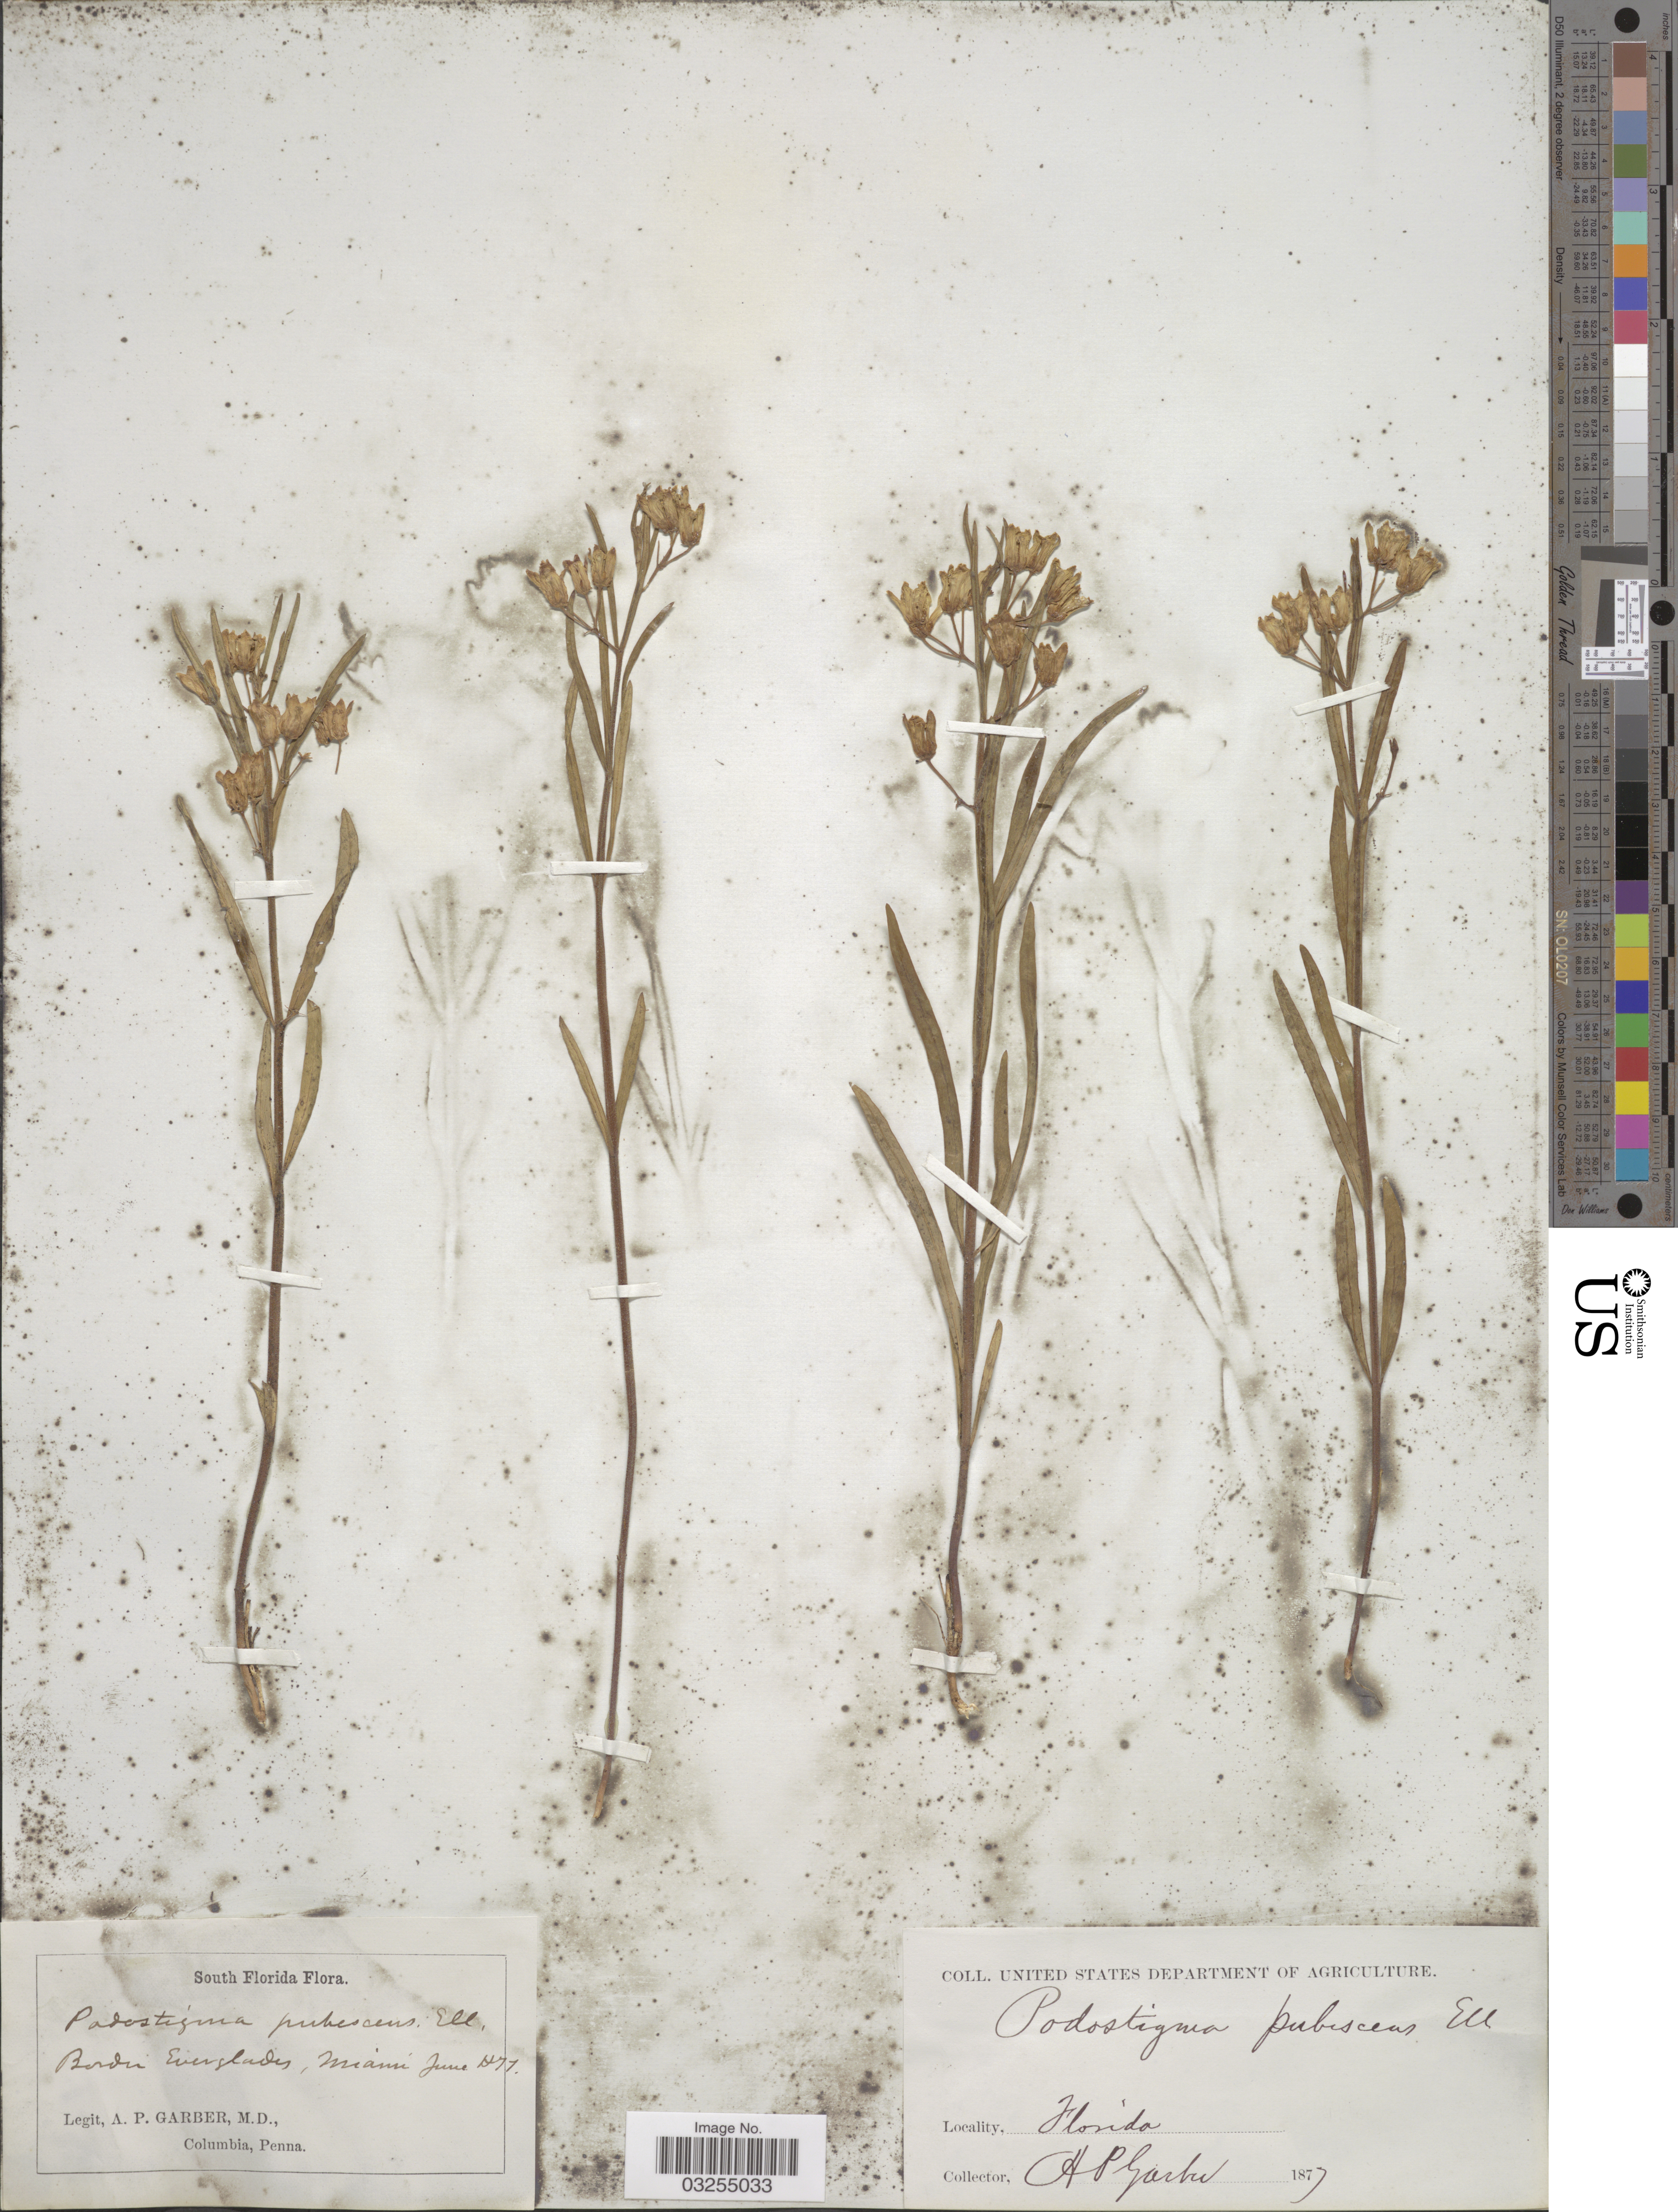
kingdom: Plantae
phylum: Tracheophyta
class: Magnoliopsida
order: Gentianales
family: Apocynaceae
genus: Asclepias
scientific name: Asclepias pedicellata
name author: Walter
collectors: A. P. Garber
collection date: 1877-06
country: United States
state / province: Florida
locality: South Florida. Border Everglades, Miami.